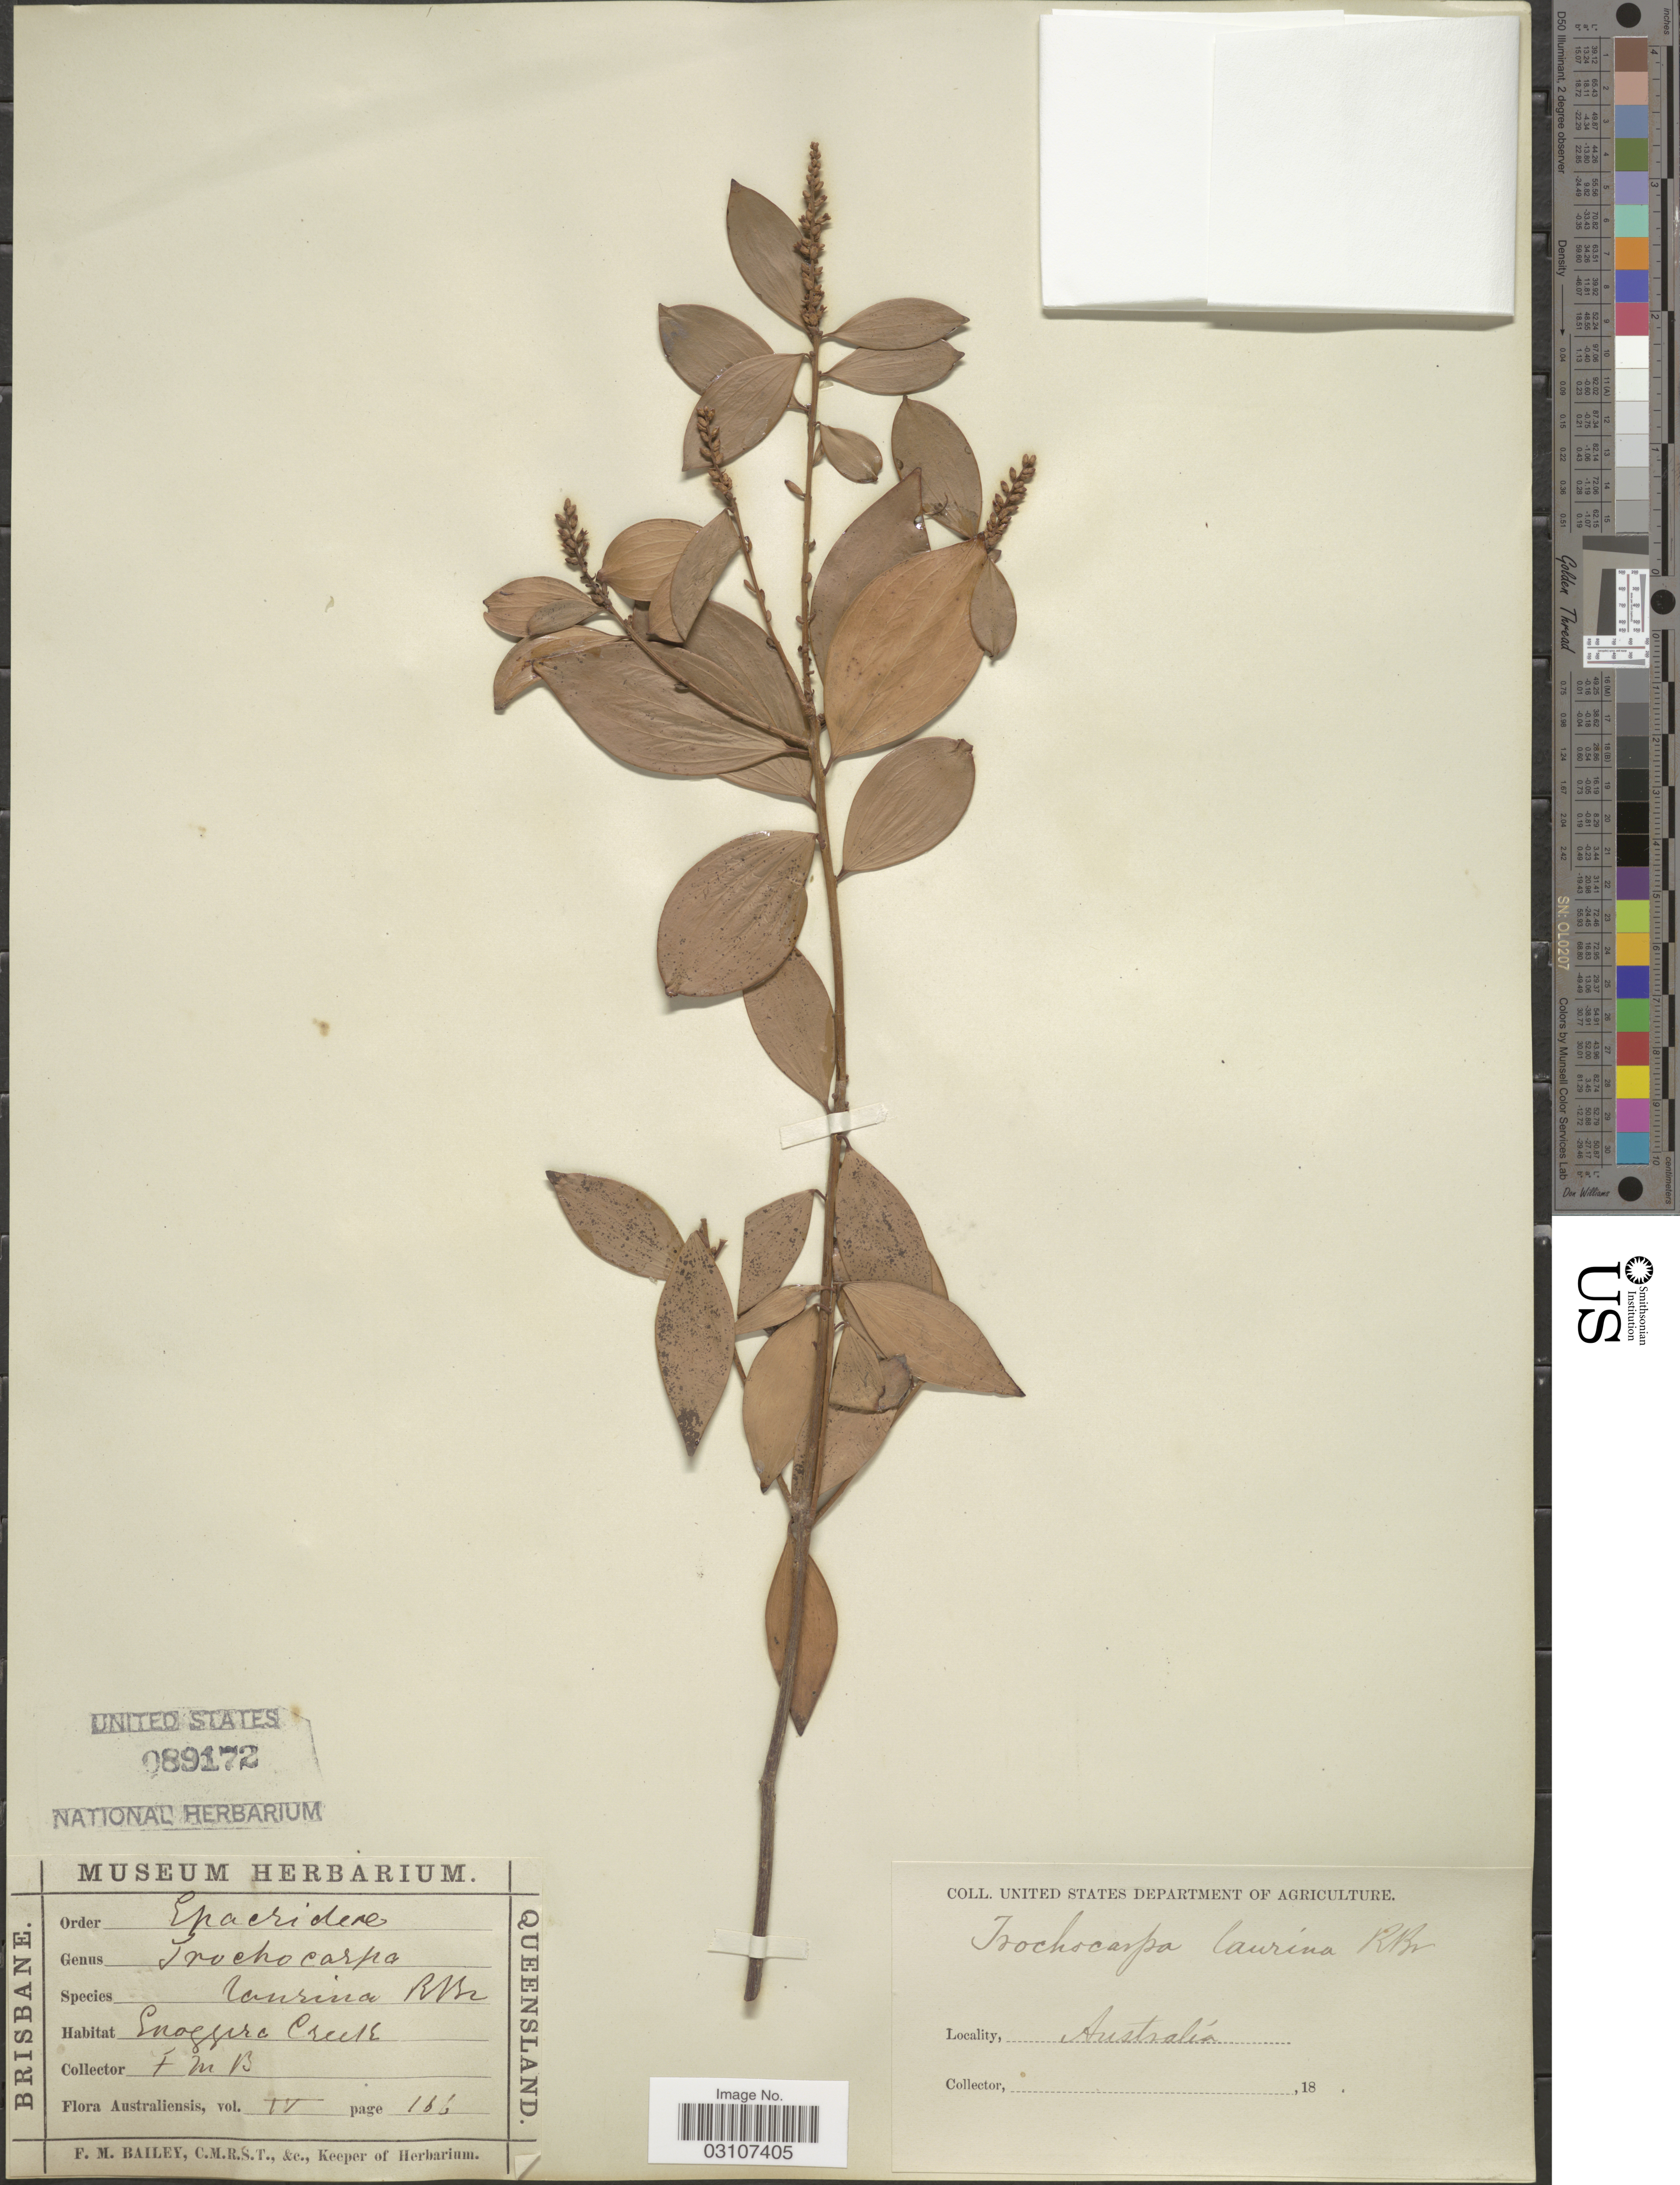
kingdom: Plantae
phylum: Tracheophyta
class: Magnoliopsida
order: Ericales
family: Ericaceae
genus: Trochocarpa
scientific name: Trochocarpa laurina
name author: (Rudge) R. Br.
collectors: F. M. Bailey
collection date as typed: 18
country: Australia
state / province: Queensland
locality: Enoggera Creek.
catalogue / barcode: US 89172